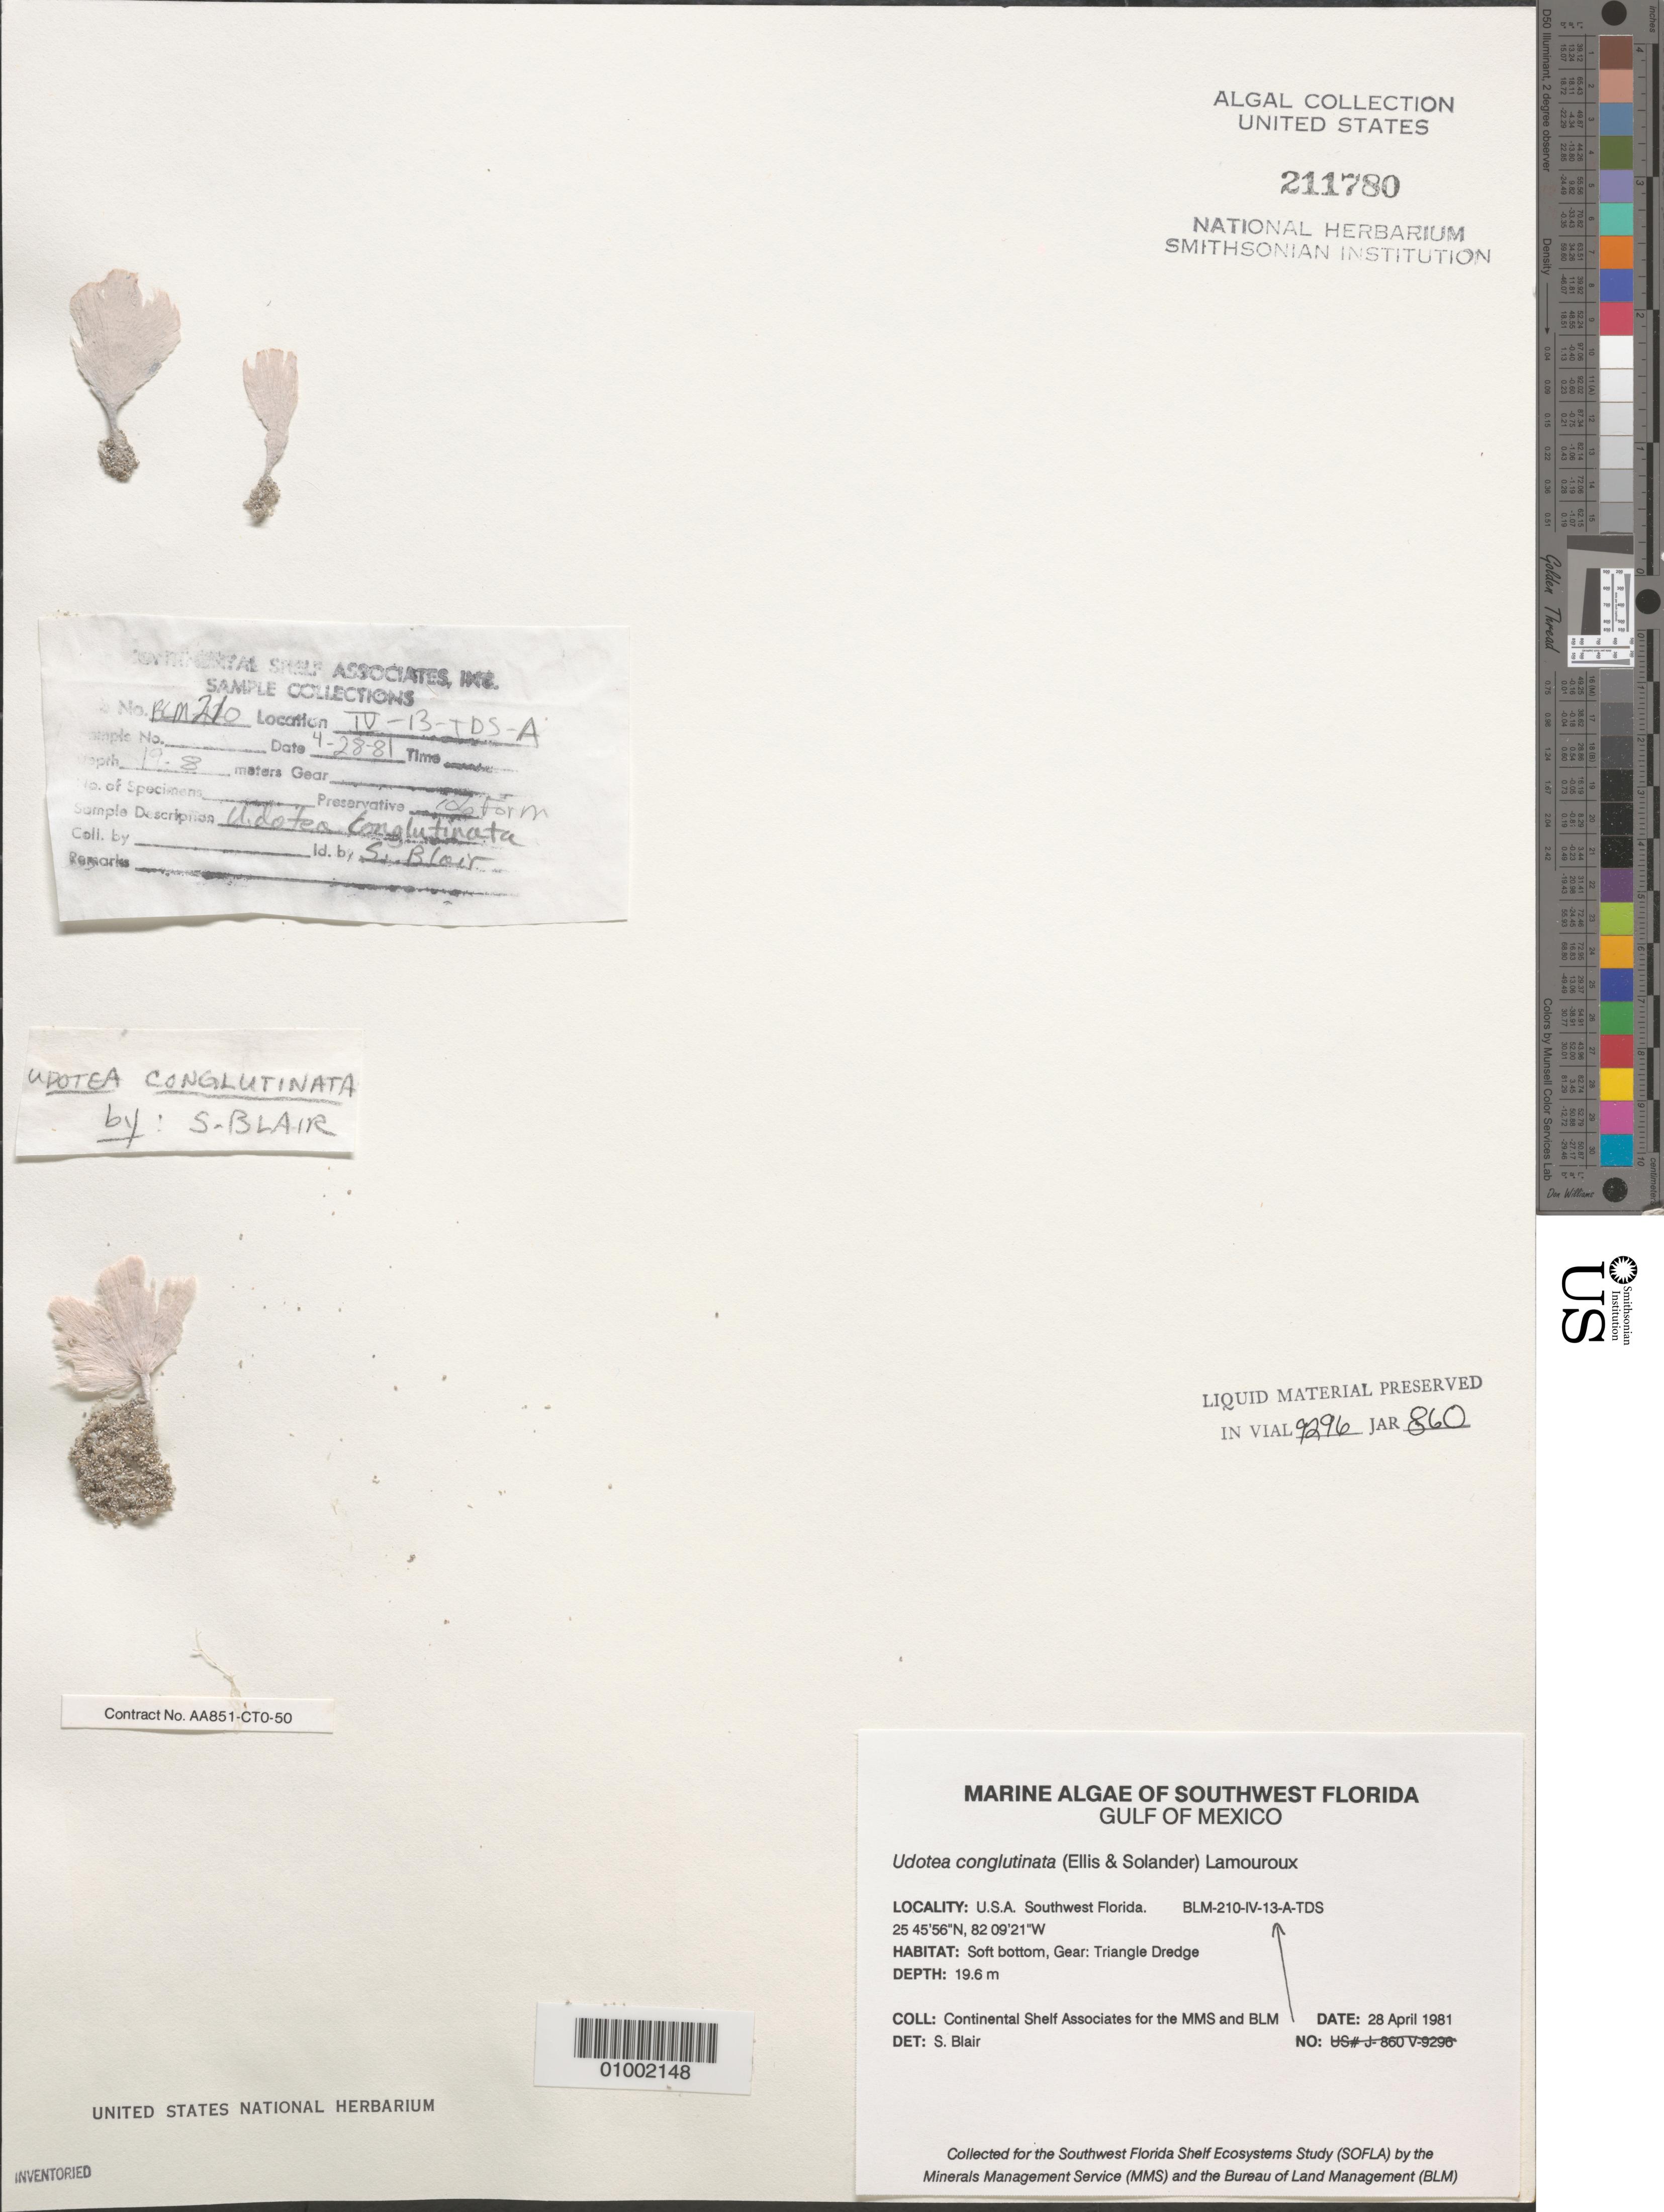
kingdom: Plantae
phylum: Chlorophyta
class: Ulvophyceae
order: Bryopsidales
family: Udoteaceae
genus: Udotea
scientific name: Udotea conglutinata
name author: (Ellis & Sol.) J.V.Lamouroux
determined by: Blair, S. M.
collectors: Continental Shelf Associates for the MMS/BLM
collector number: BLM-210-IV-13-A-TDS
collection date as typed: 28 Apr 1981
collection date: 1981-04-28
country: United States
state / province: Florida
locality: Gulf of Mexico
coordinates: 25 45'56"N, 82 09'21"W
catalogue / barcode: US 211780